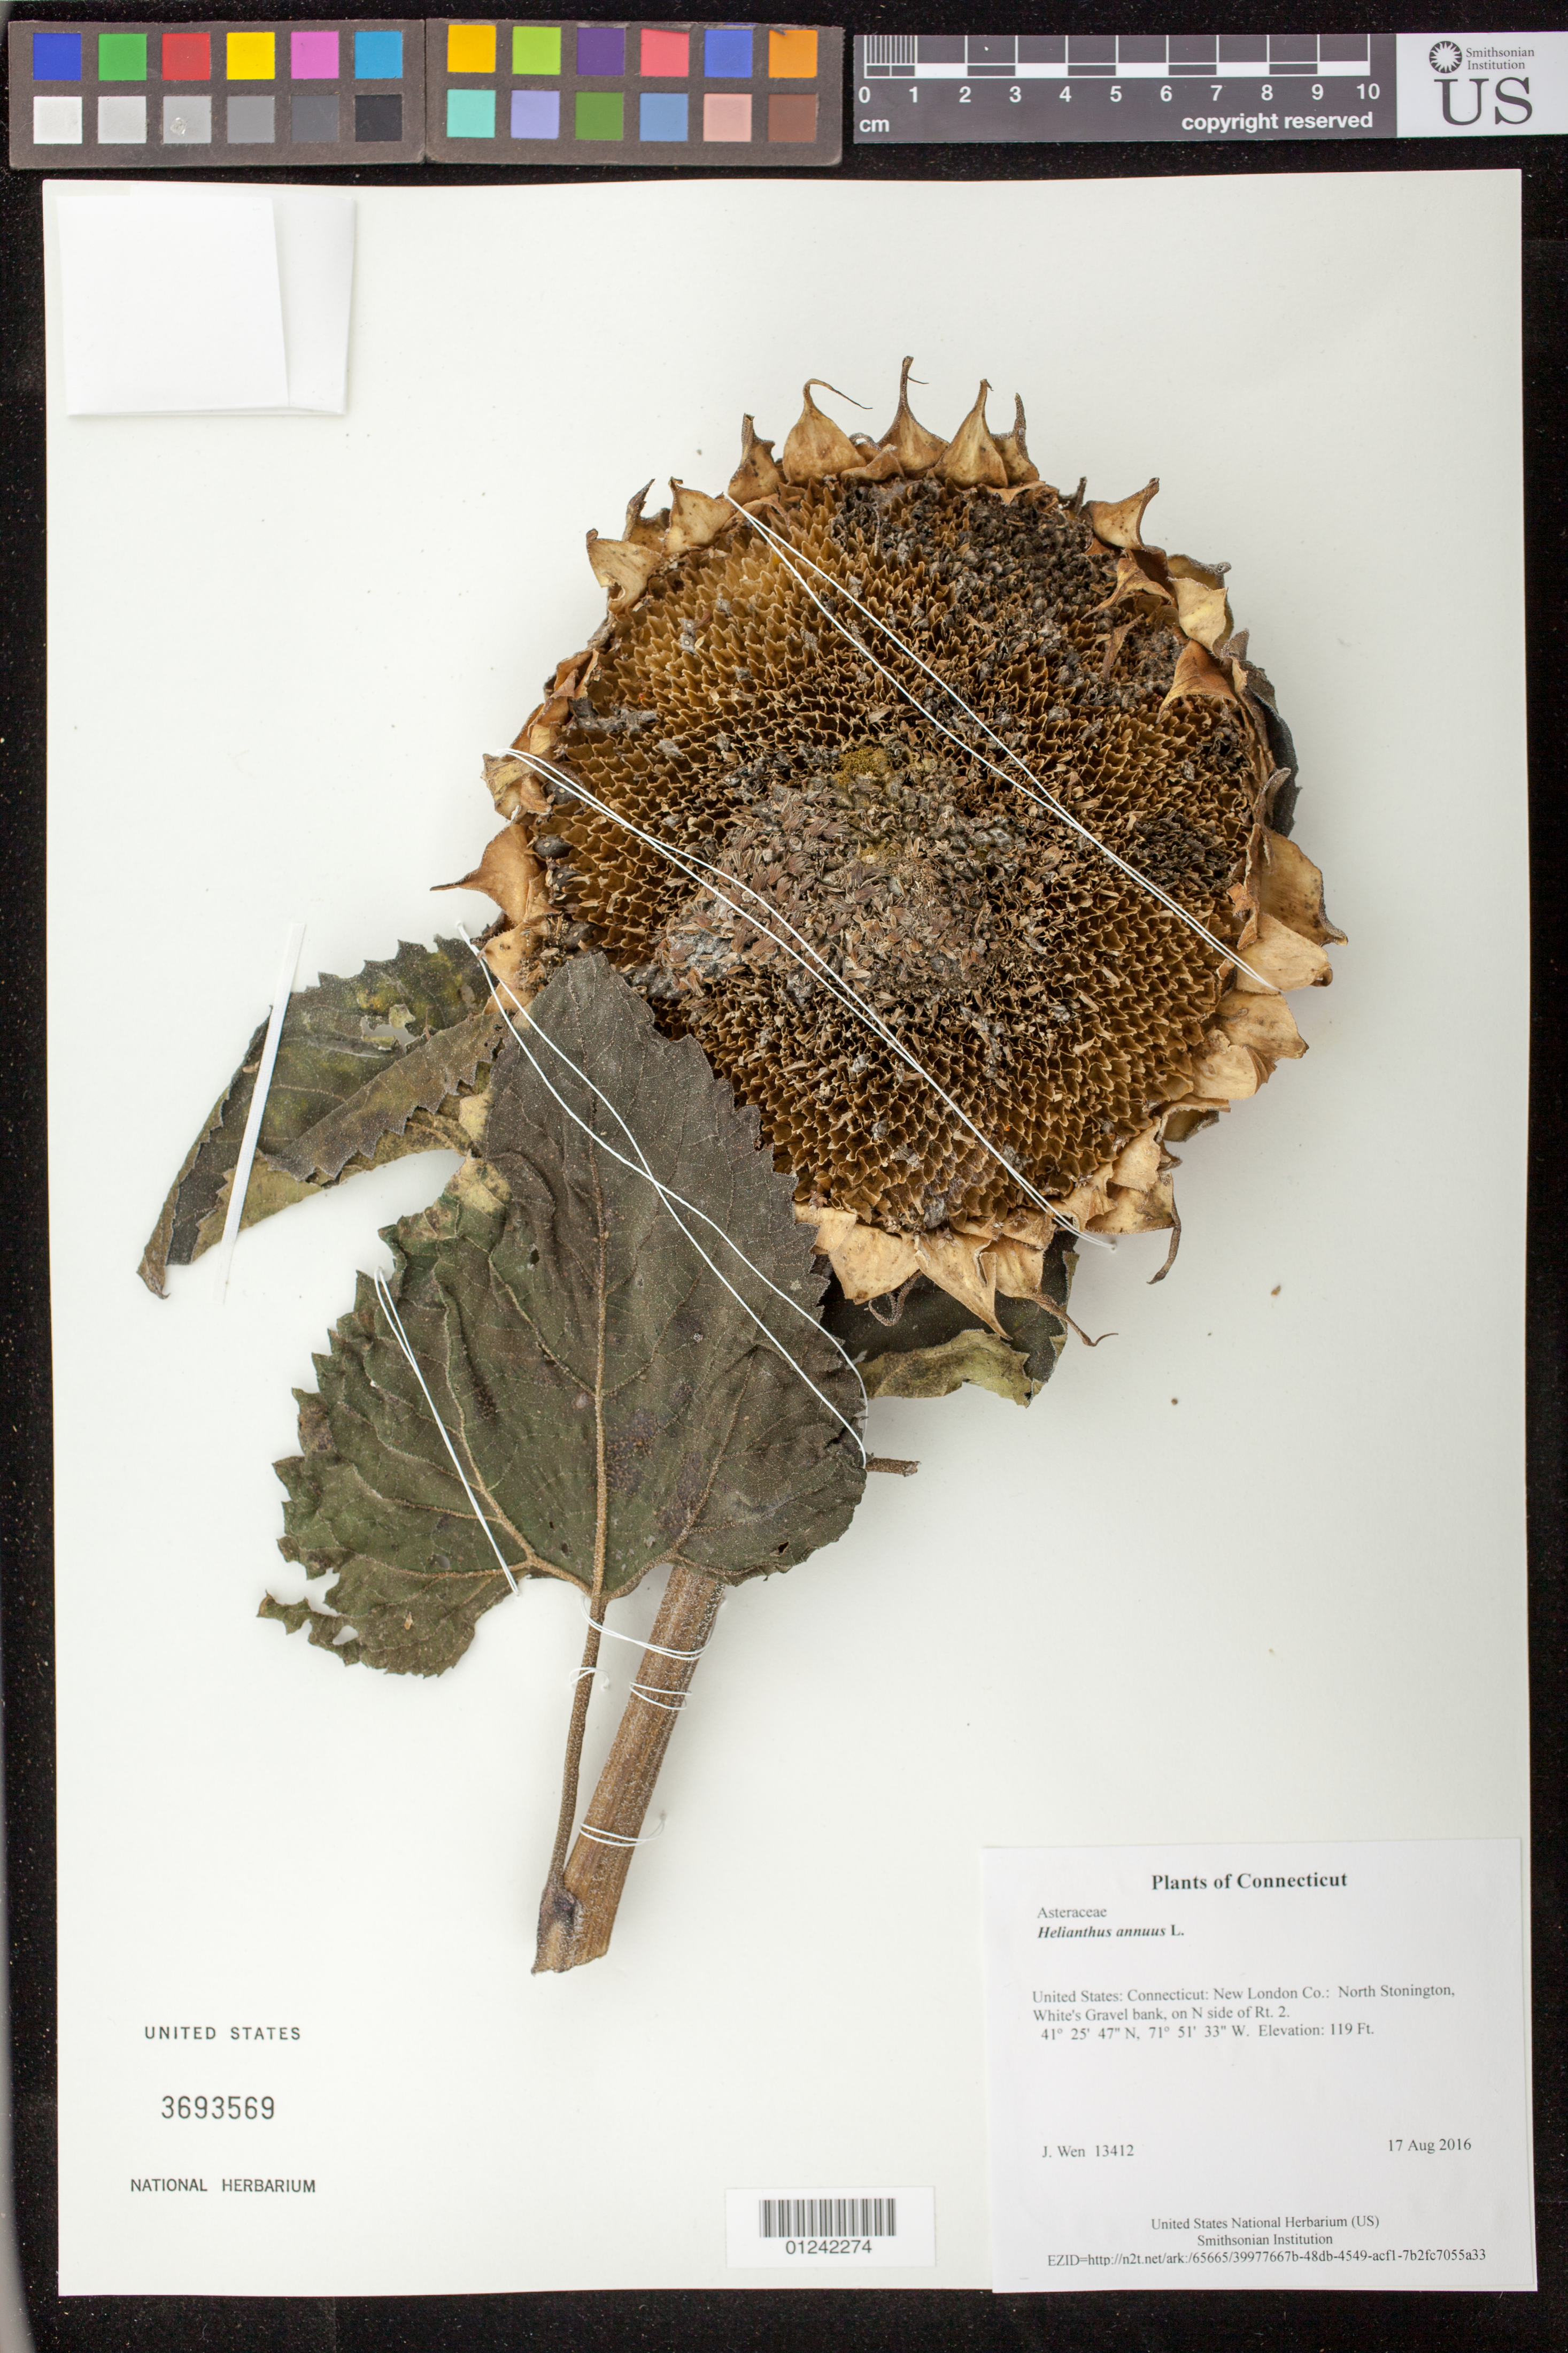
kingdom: Plantae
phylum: Tracheophyta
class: Magnoliopsida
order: Asterales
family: Asteraceae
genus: Helianthus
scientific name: Helianthus annuus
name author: L.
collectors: J. Wen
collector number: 13412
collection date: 2016-08-17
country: United States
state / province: Connecticut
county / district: New London Co.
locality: North Stonington, White's Gravel bank, on N side of Rt. 2.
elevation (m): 36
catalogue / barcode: US 3693569